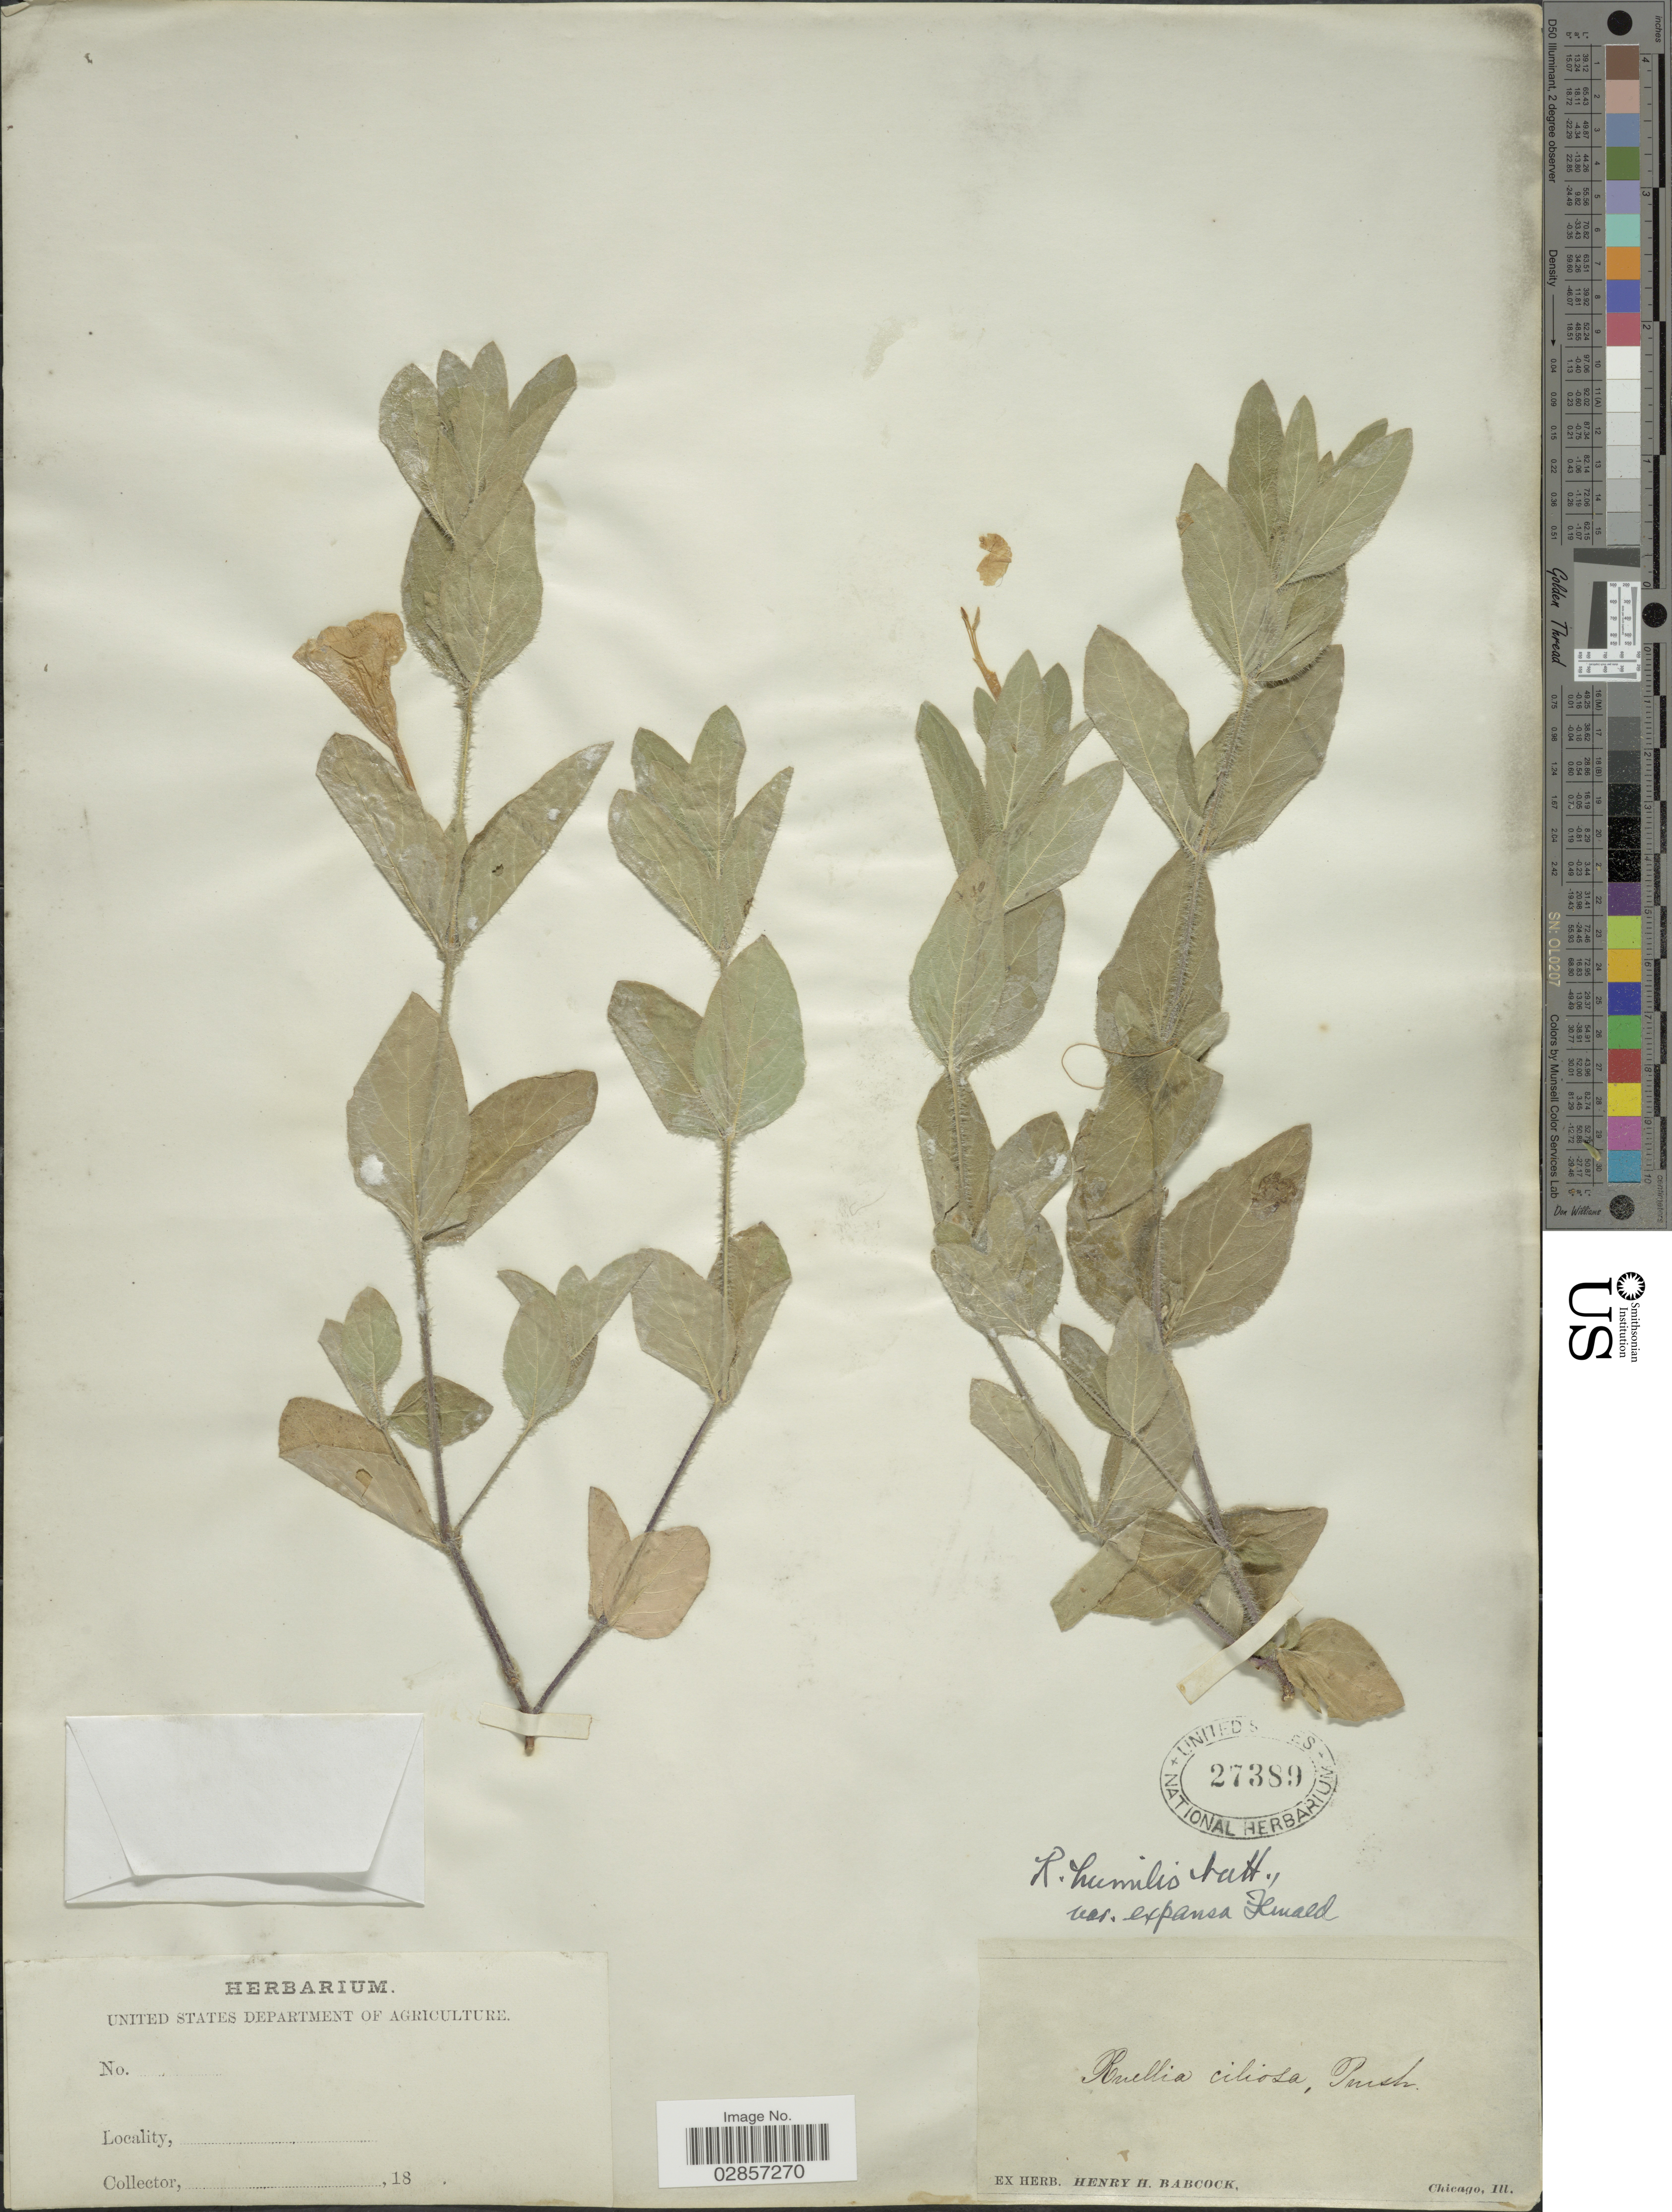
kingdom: Plantae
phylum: Tracheophyta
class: Magnoliopsida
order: Lamiales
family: Acanthaceae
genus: Ruellia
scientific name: Ruellia humilis var. expansa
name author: Fernald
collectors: ex herb. Henry Homes Babcock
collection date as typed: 18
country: United States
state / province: Illinois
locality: Chicago, Ill.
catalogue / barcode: US 27389